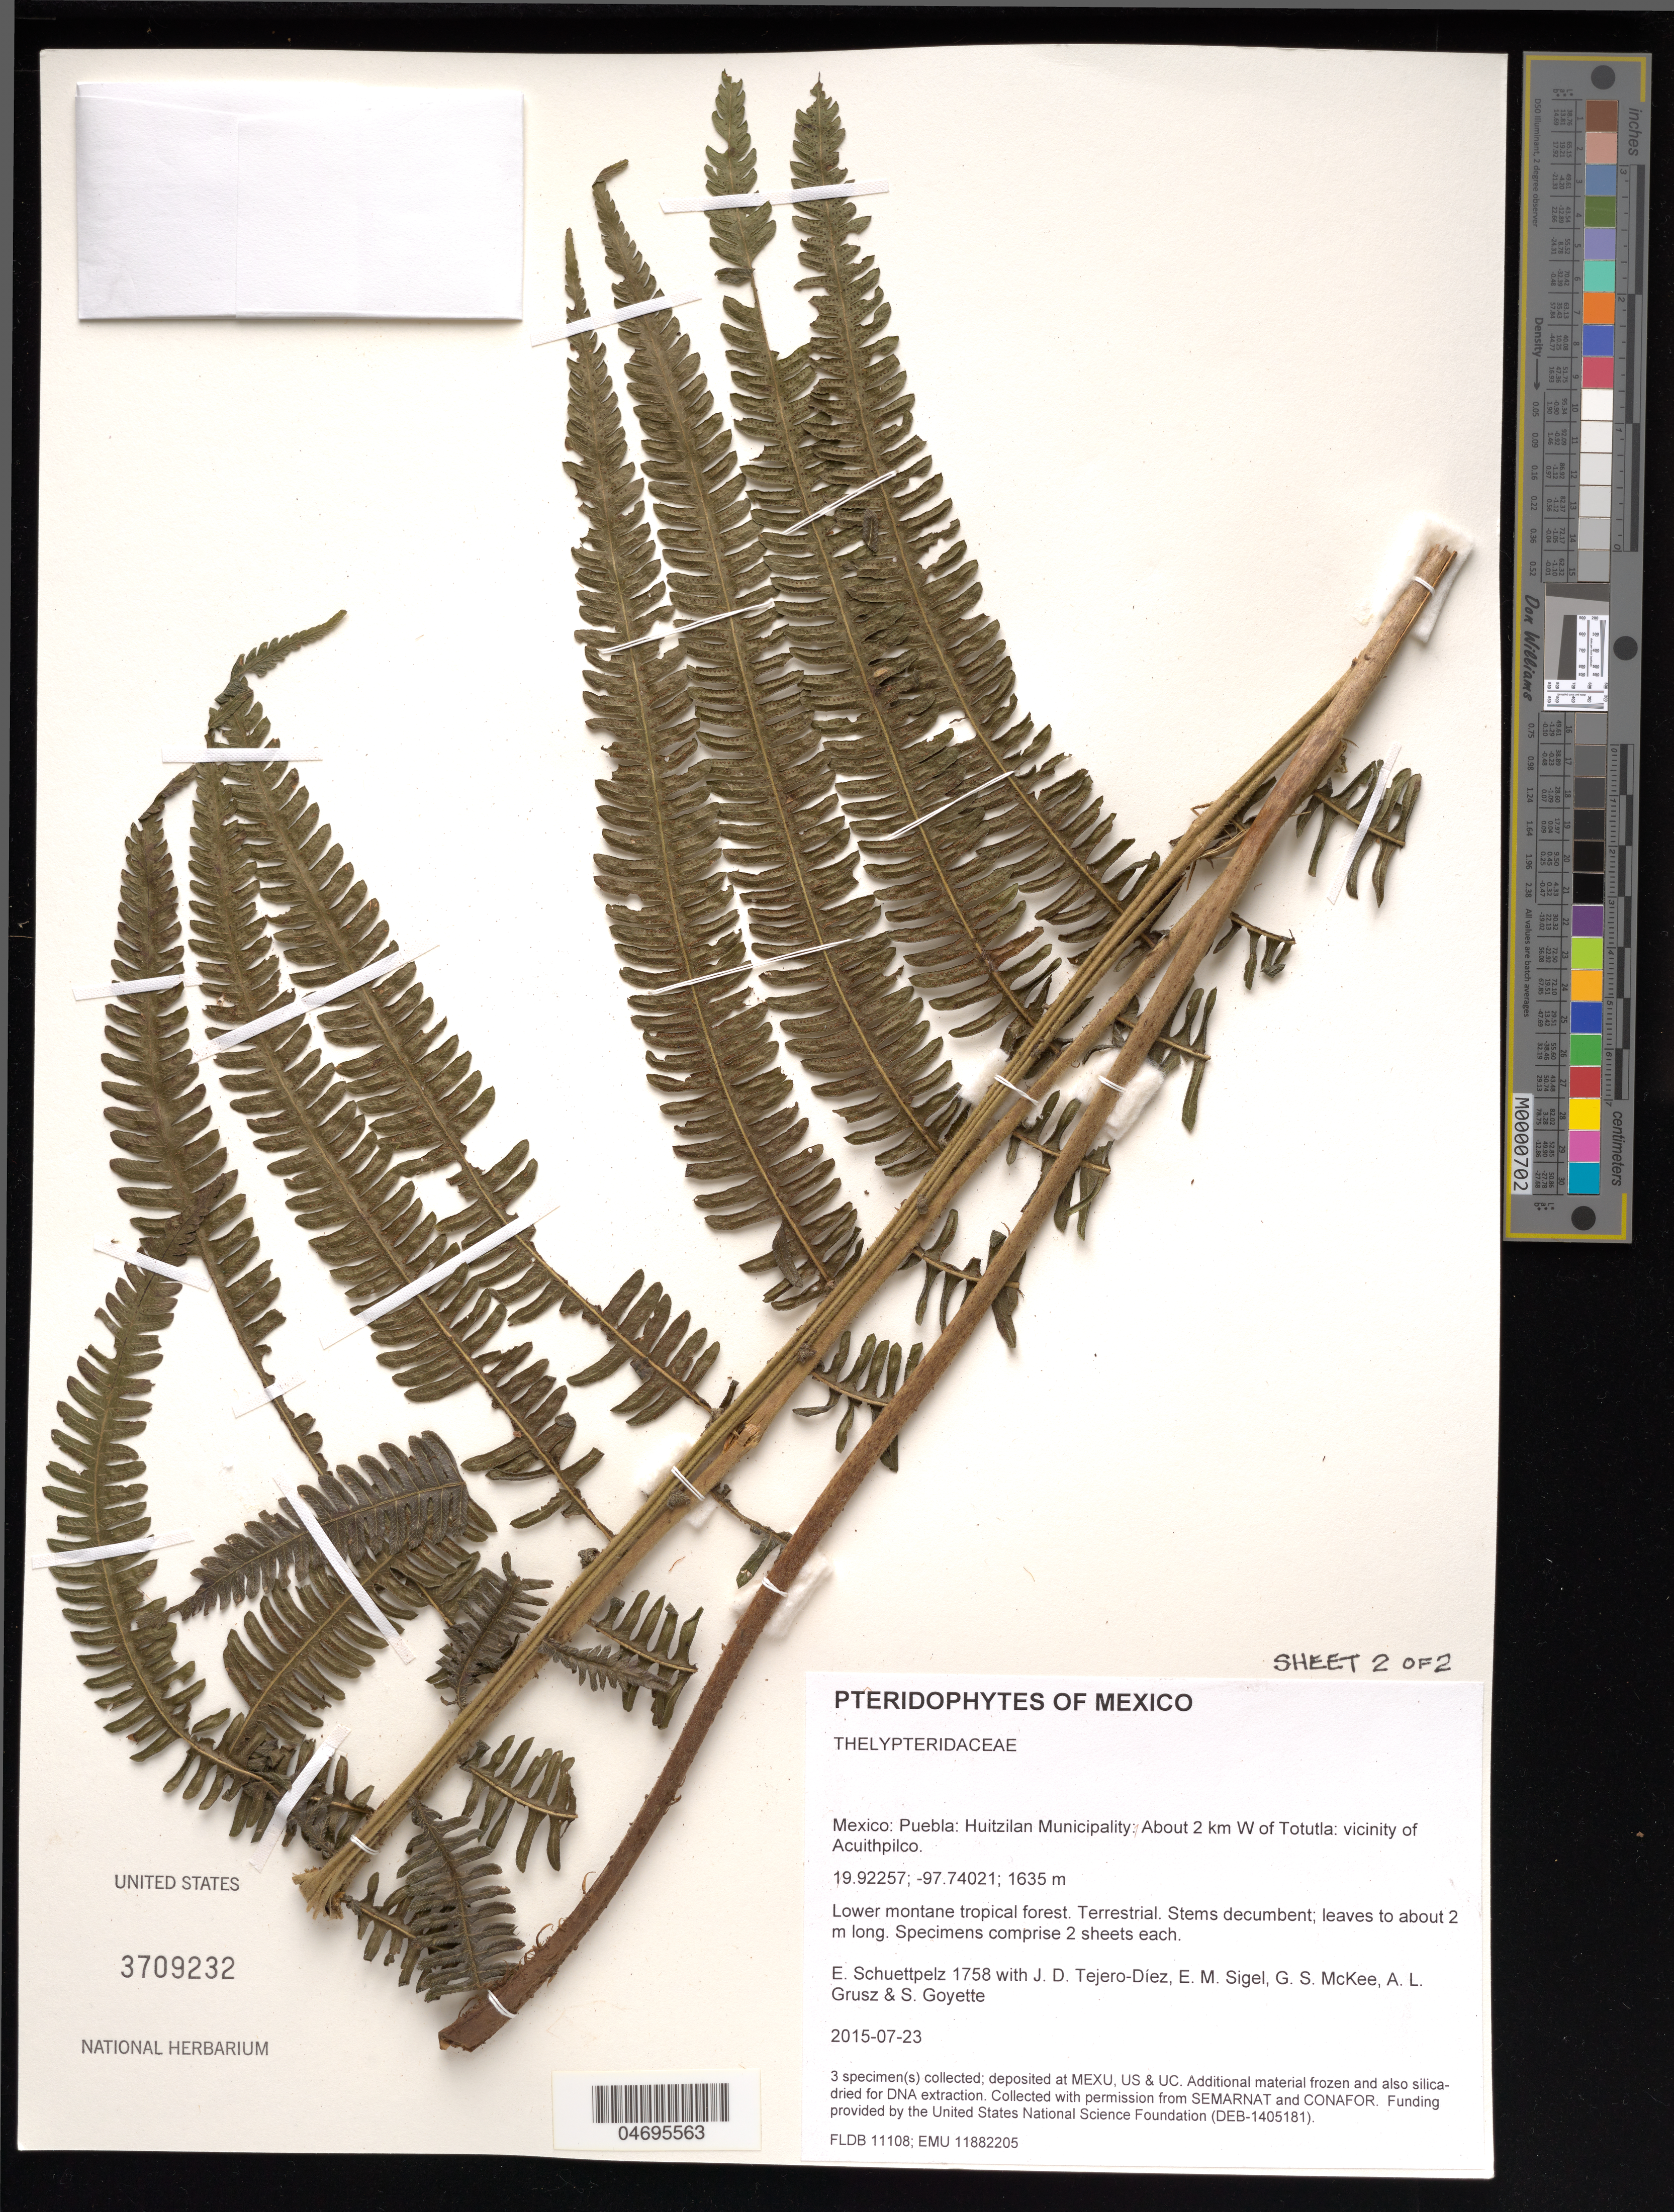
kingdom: Plantae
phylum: Tracheophyta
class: Polypodiopsida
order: Polypodiales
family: Thelypteridaceae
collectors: E. Schuettpelz, D. Tejero-Díez, E. M. Sigel, G. S. McKee & A. Grusz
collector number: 1758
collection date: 2015-07-23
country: Mexico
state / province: Puebla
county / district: Huitzilan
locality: About 2 km W of Totutla: vicinity of Acuithpilco.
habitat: Lower montane tropical forest.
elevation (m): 1635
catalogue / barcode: US 3709232